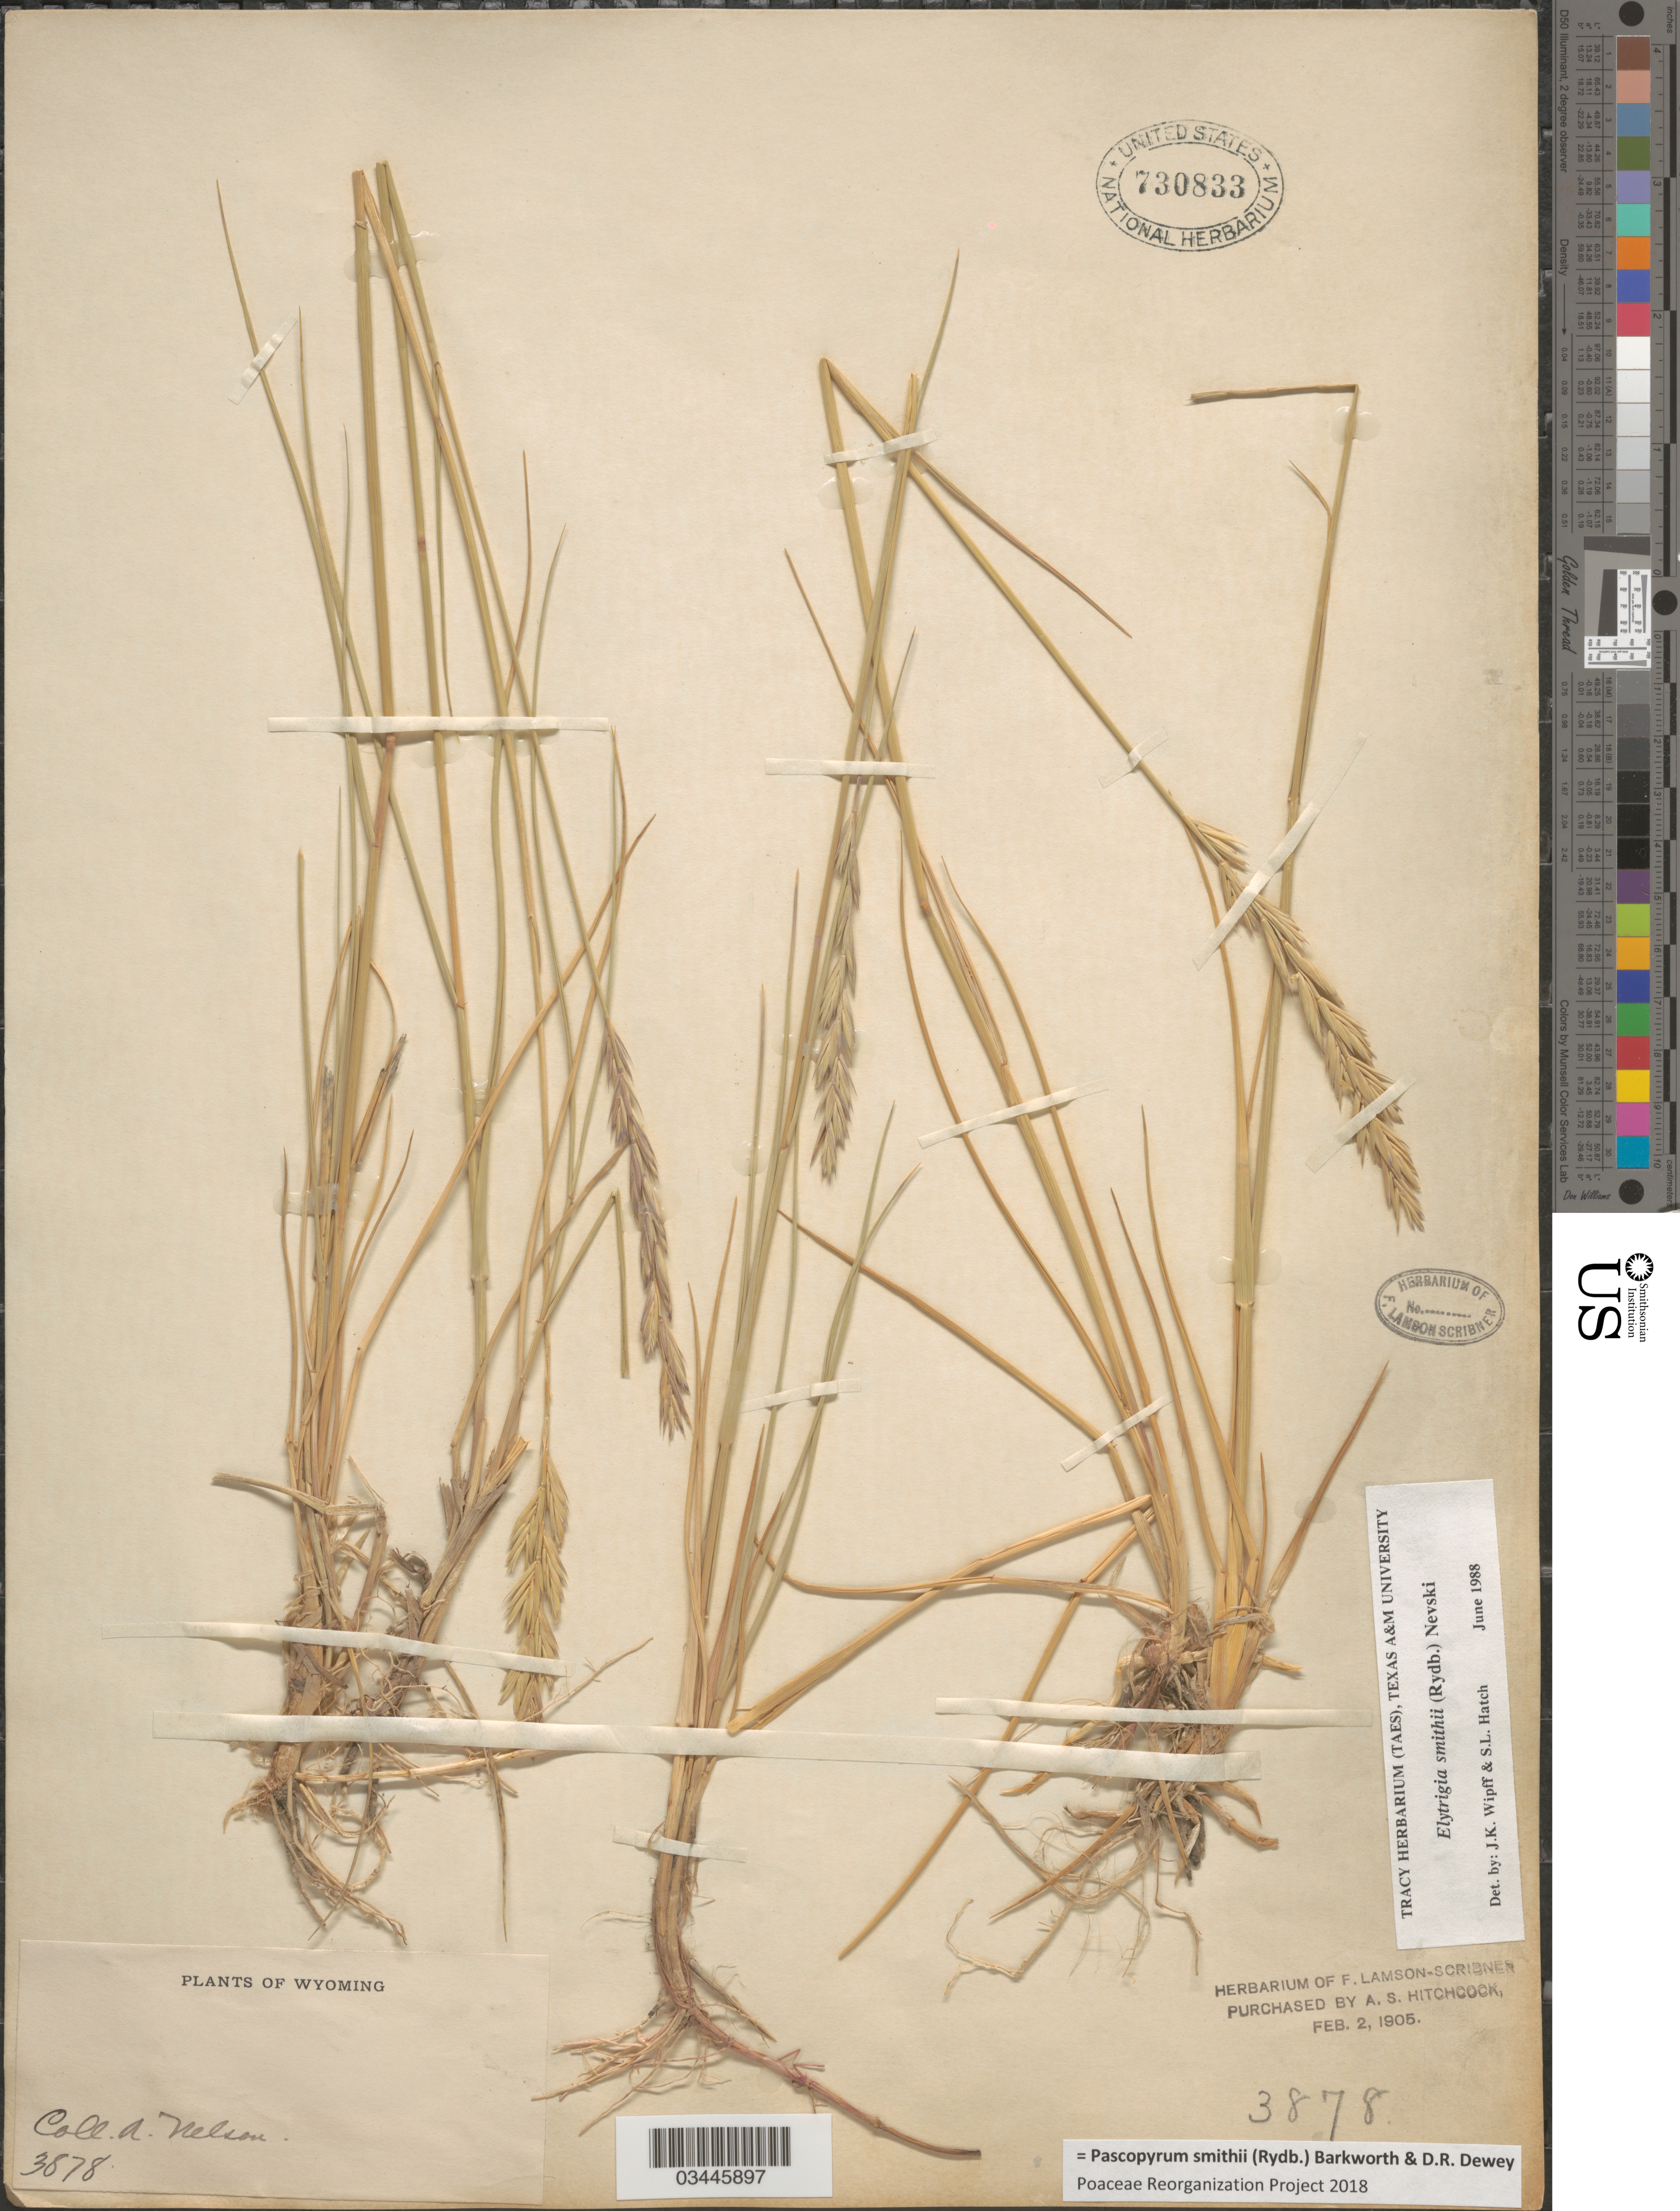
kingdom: Plantae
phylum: Tracheophyta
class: Liliopsida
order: Poales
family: Poaceae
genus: Pascopyrum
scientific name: Pascopyrum smithii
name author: (Rydb.) Barkworth & Dewey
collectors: A. Nelson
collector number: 3878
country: United States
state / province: Wyoming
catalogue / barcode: US 730833